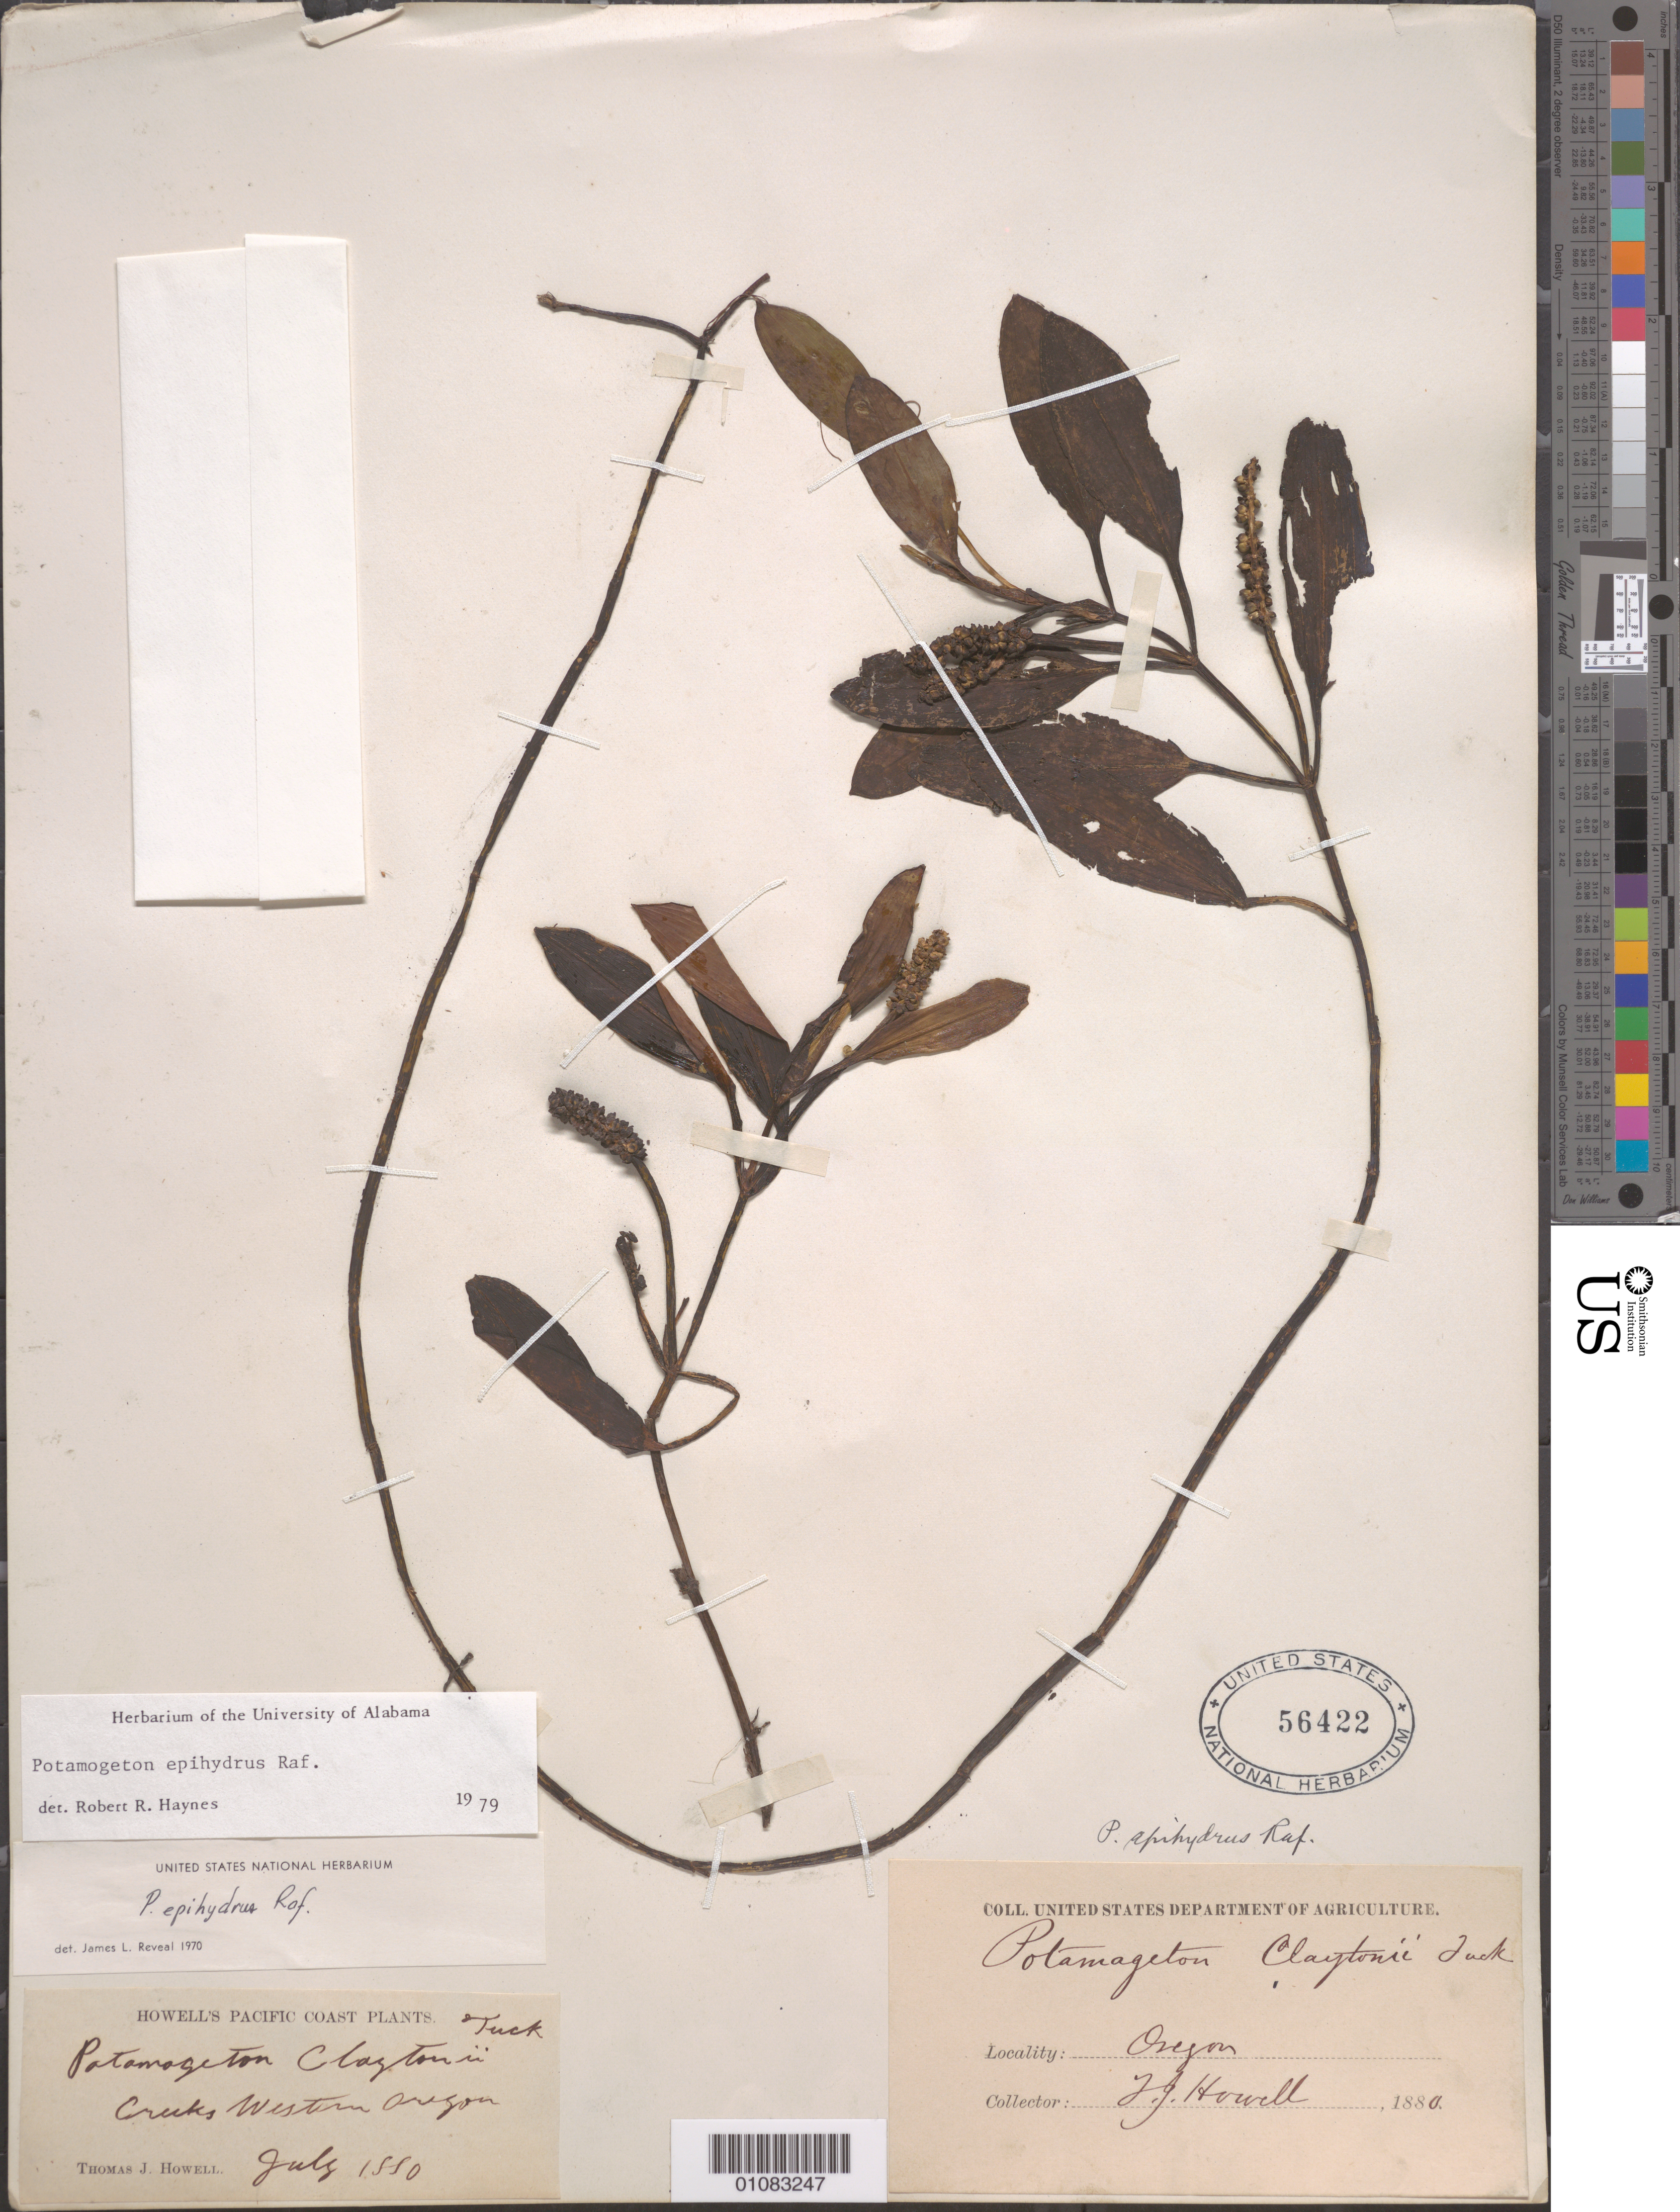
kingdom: Plantae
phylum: Tracheophyta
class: Liliopsida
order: Alismatales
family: Potamogetonaceae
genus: Potamogeton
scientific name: Potamogeton epihydrus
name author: Raf.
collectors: T. J. Howell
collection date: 1880-07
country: United States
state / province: Oregon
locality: western Oregon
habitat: Creeks.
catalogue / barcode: US 56422